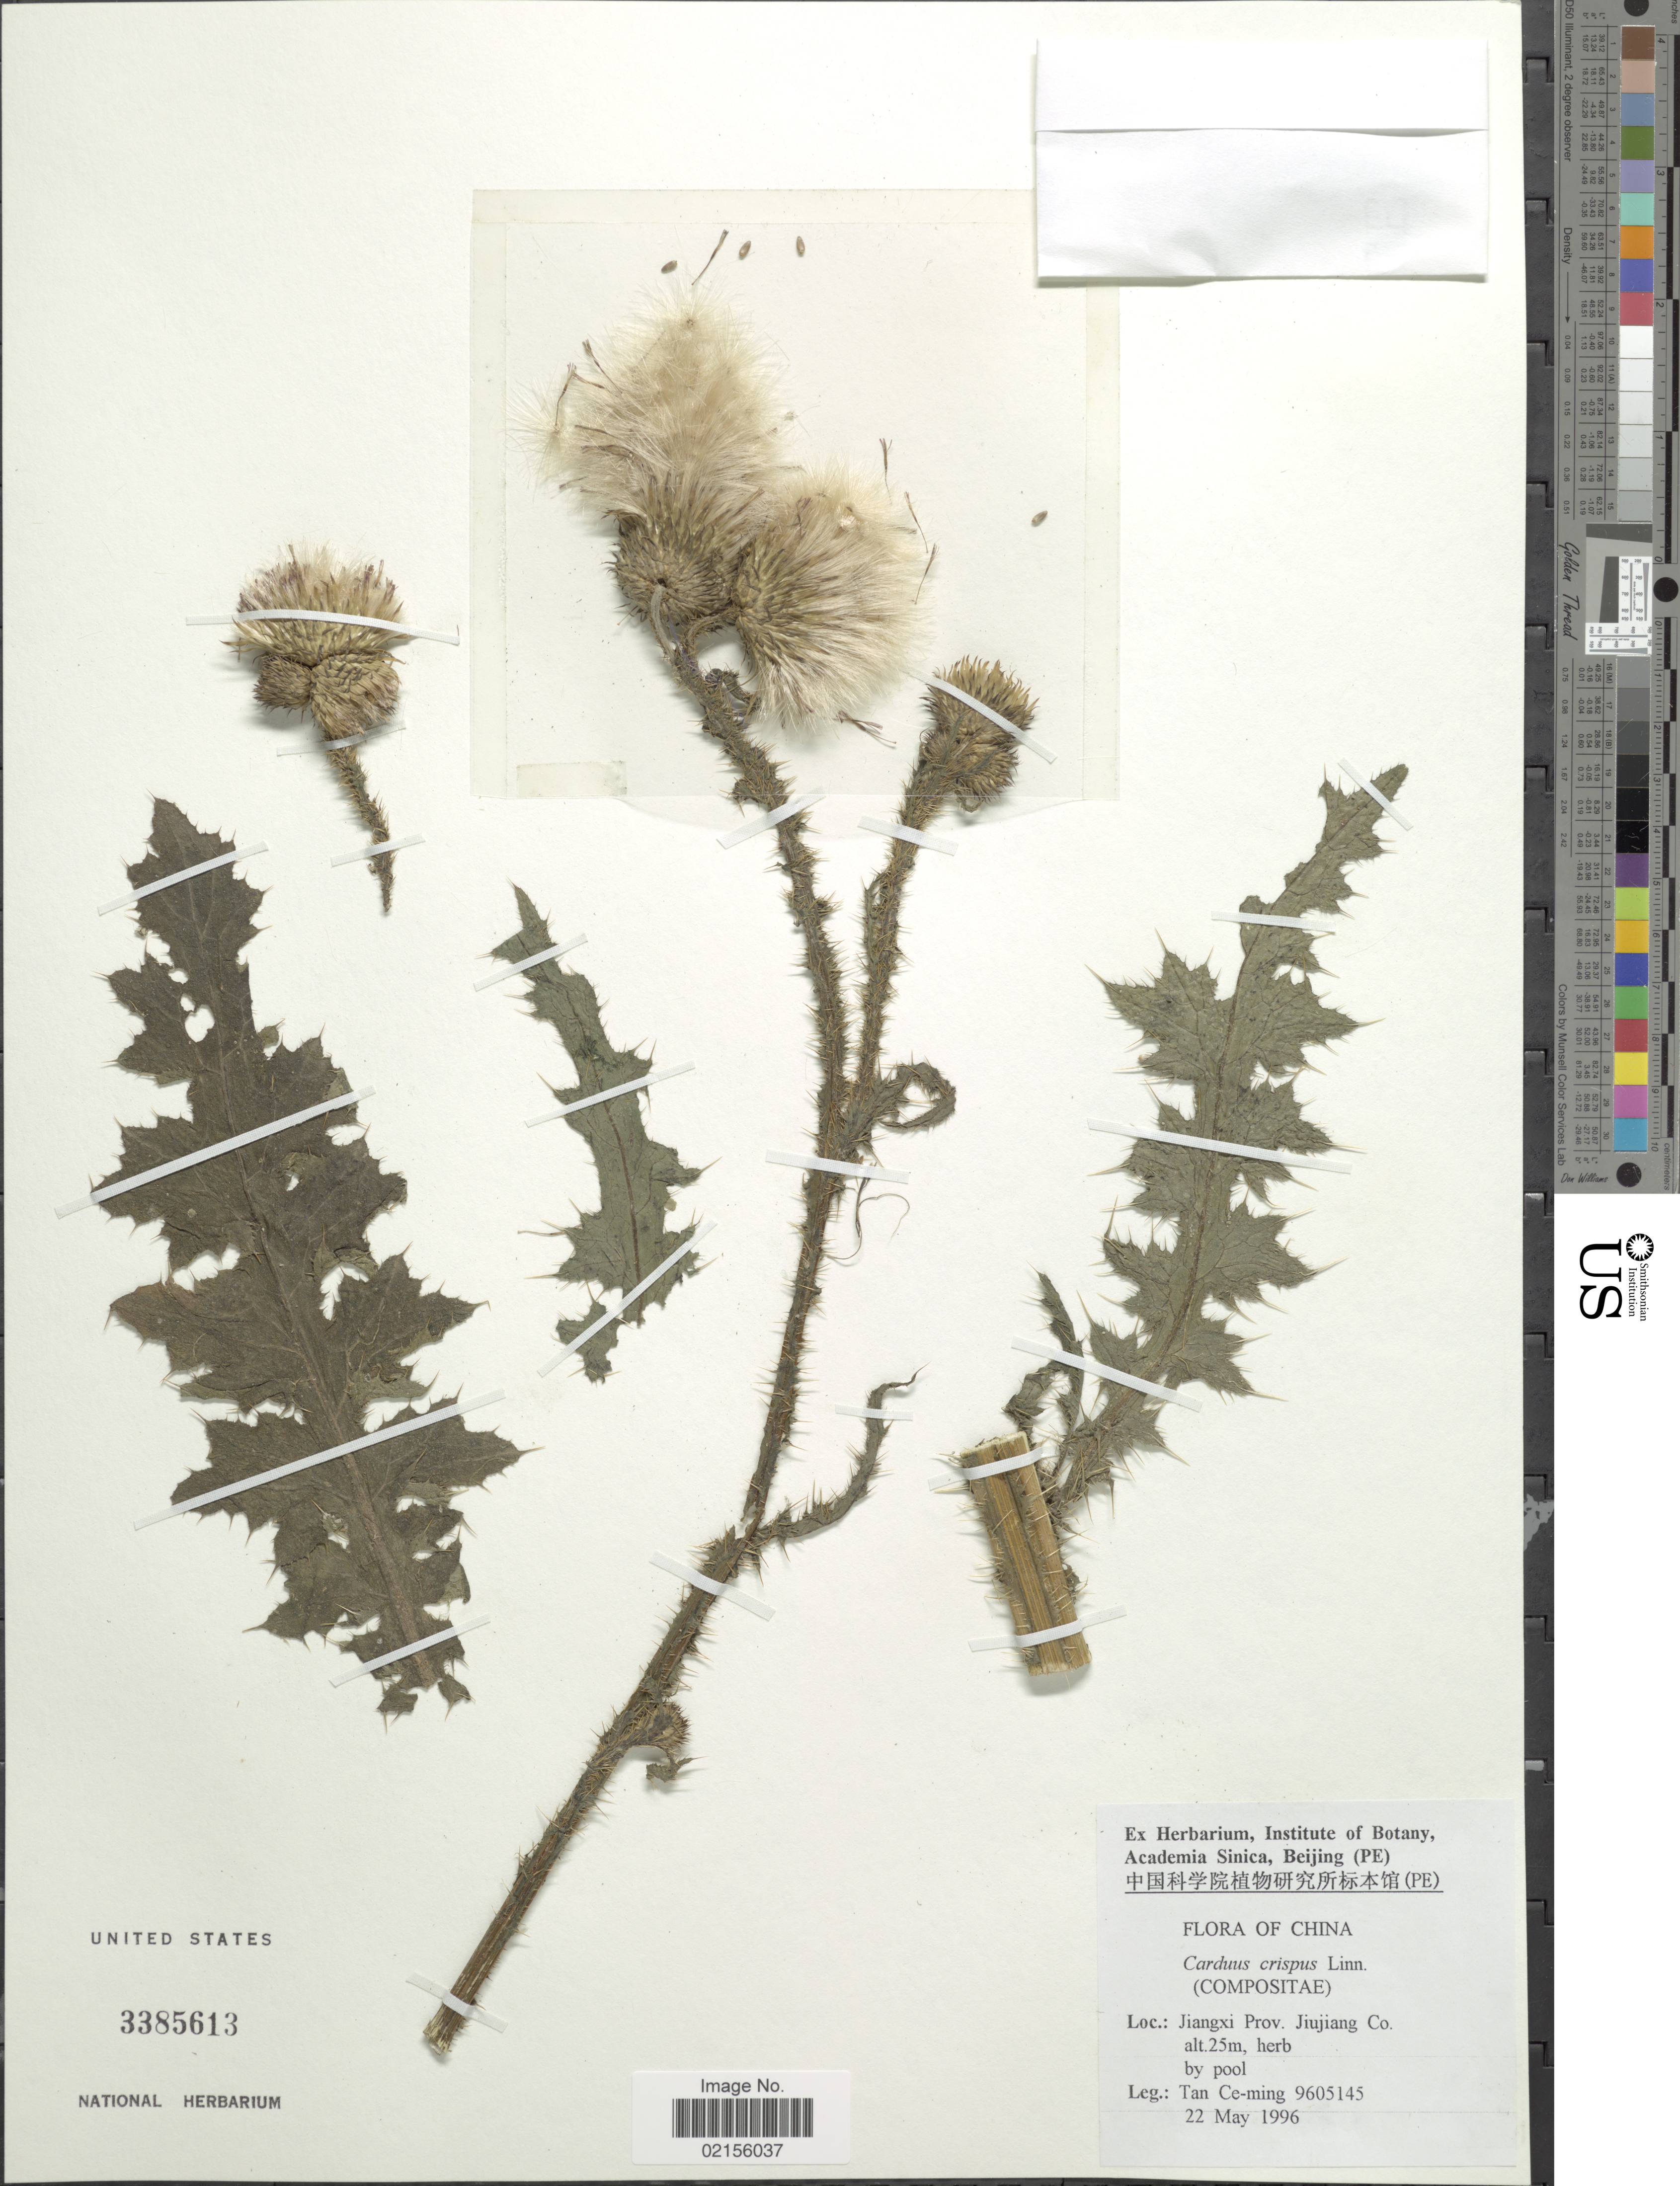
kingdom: Plantae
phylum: Tracheophyta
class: Magnoliopsida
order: Asterales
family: Asteraceae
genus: Carduus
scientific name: Carduus crispus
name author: L.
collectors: Tan Ce-Ming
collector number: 9605145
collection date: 1996-05-22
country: China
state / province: Jiangxi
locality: Prov. Juijiang Co, by pool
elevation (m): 25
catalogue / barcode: US 3385613